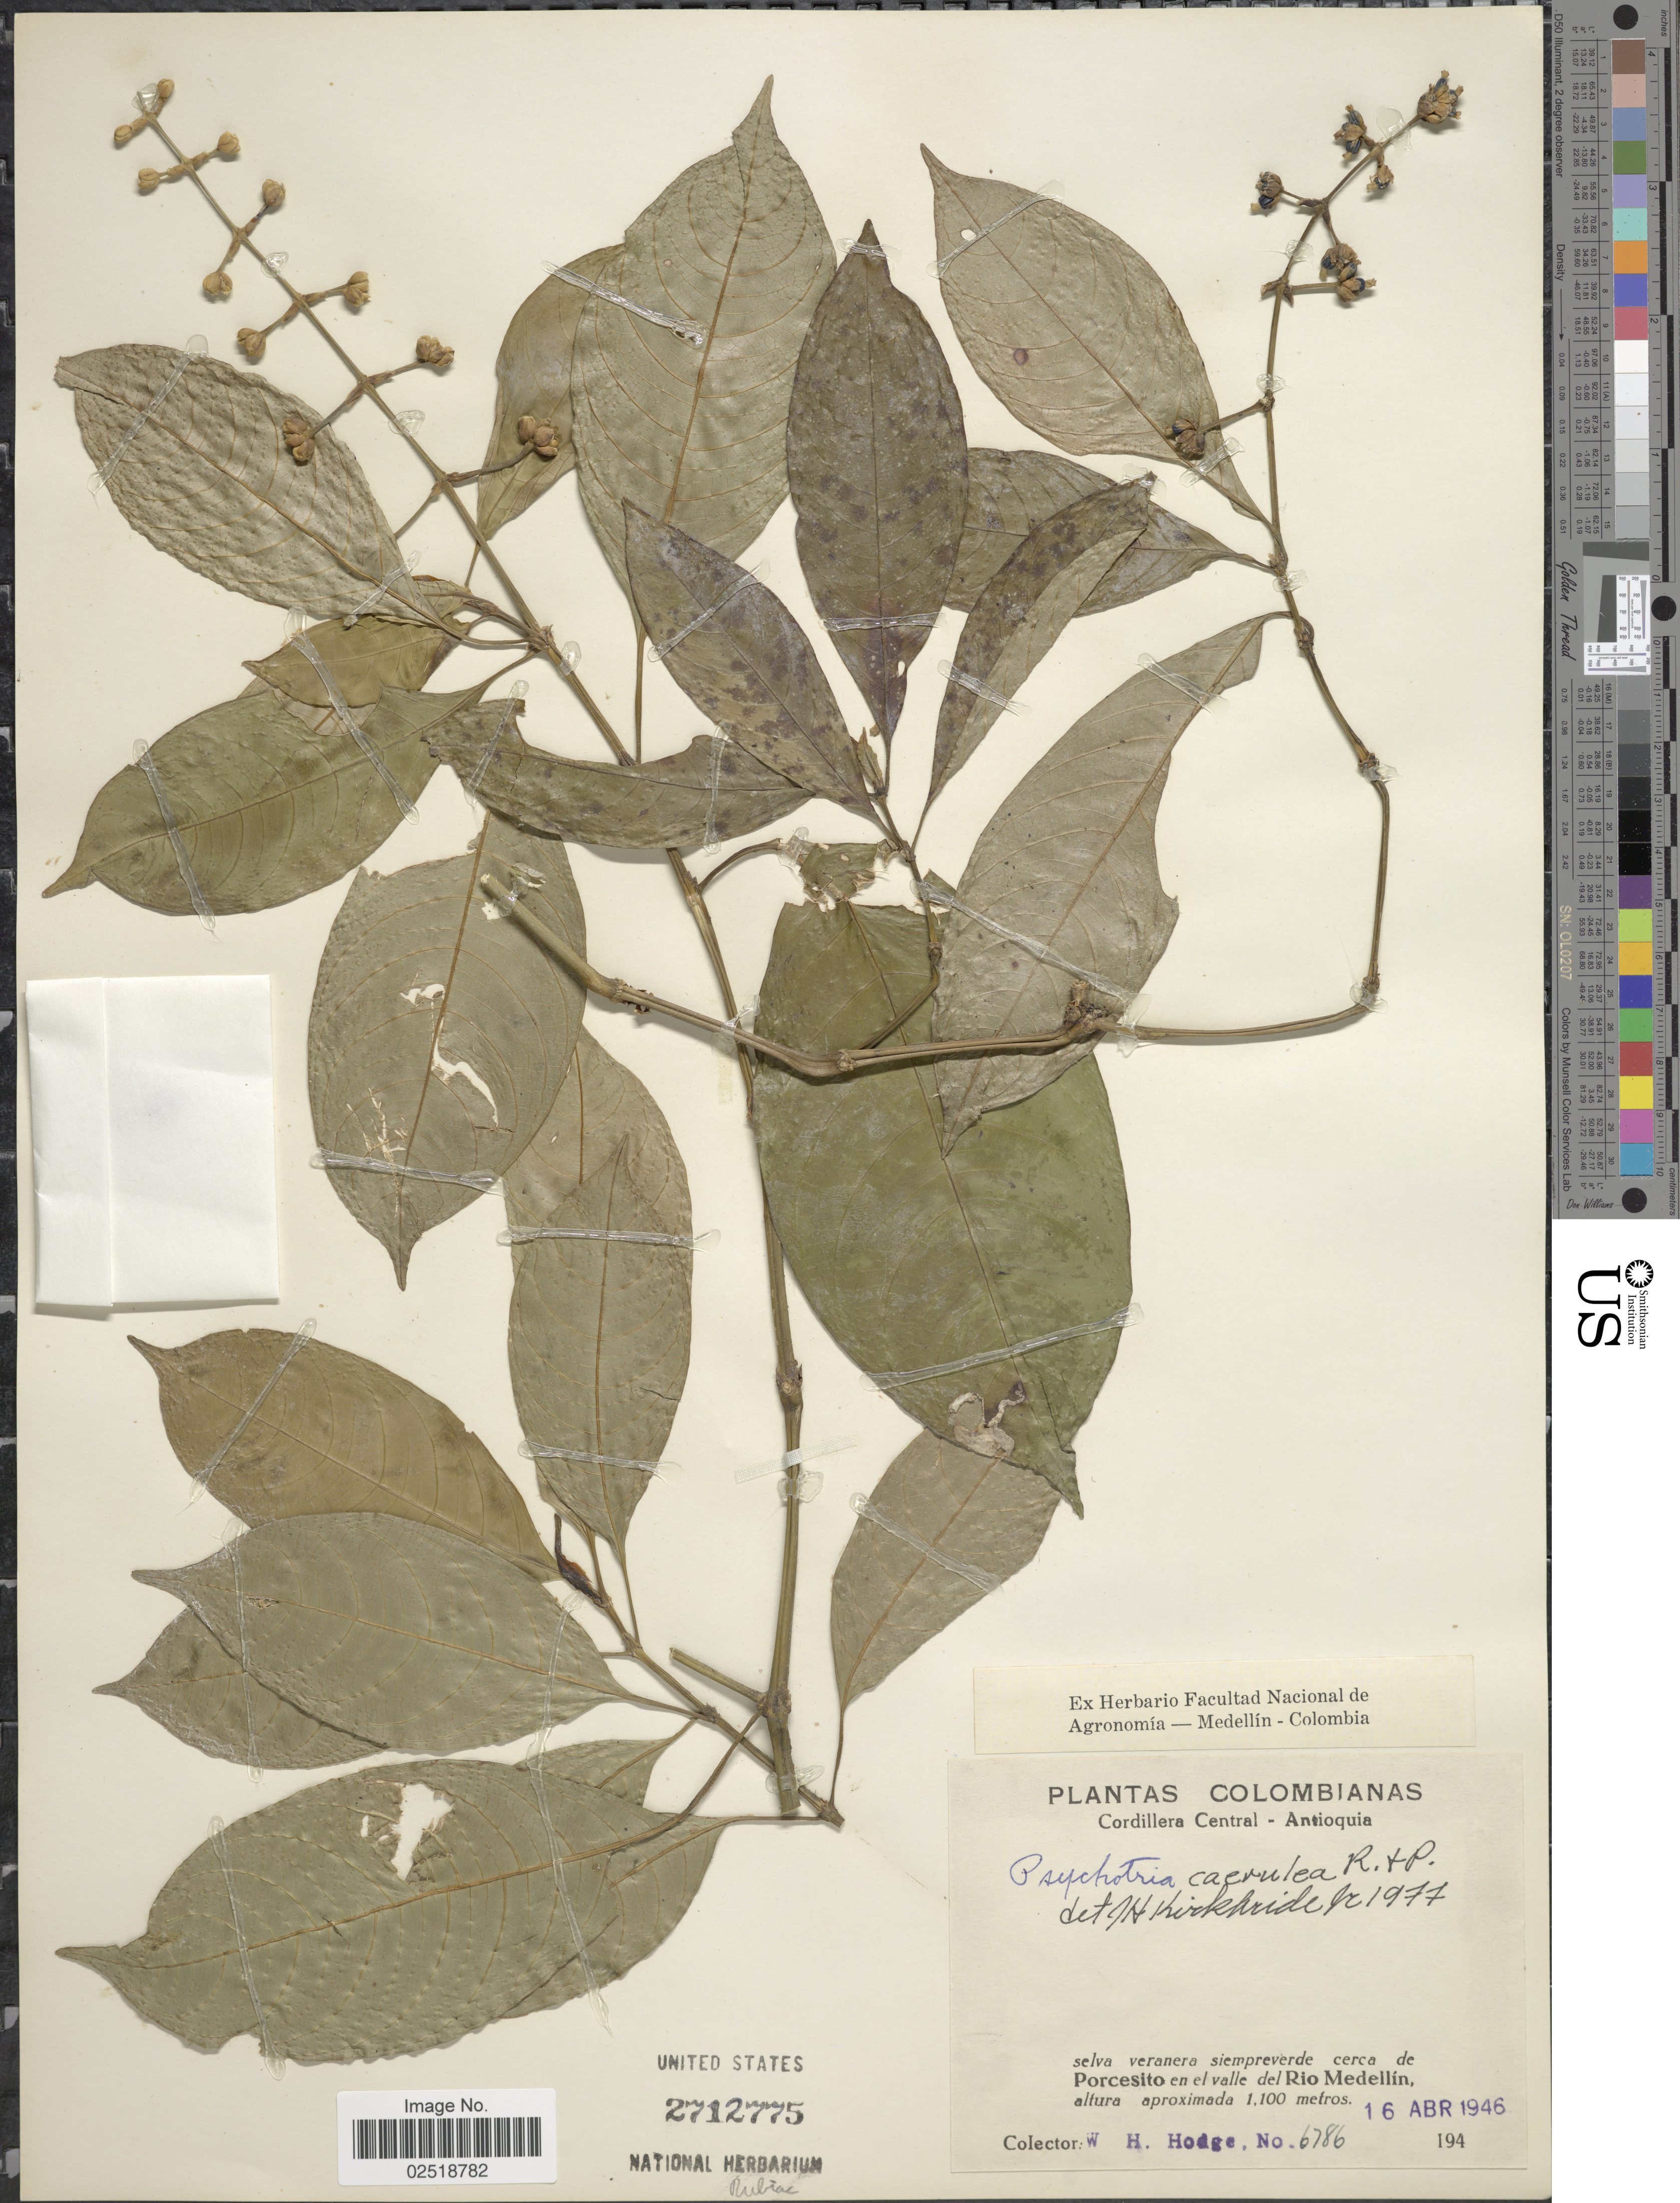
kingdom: Plantae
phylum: Tracheophyta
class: Magnoliopsida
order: Gentianales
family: Rubiaceae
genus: Psychotria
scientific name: Psychotria caerulea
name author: Ruiz & Pav.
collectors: W. Hodge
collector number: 6786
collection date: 1946-04-16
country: Colombia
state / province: Antioquia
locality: Cordillera Central, selva veranera siempreverde cerca de Porcesito en el valle de Rio Medellín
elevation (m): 1100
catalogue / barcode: US 2712775